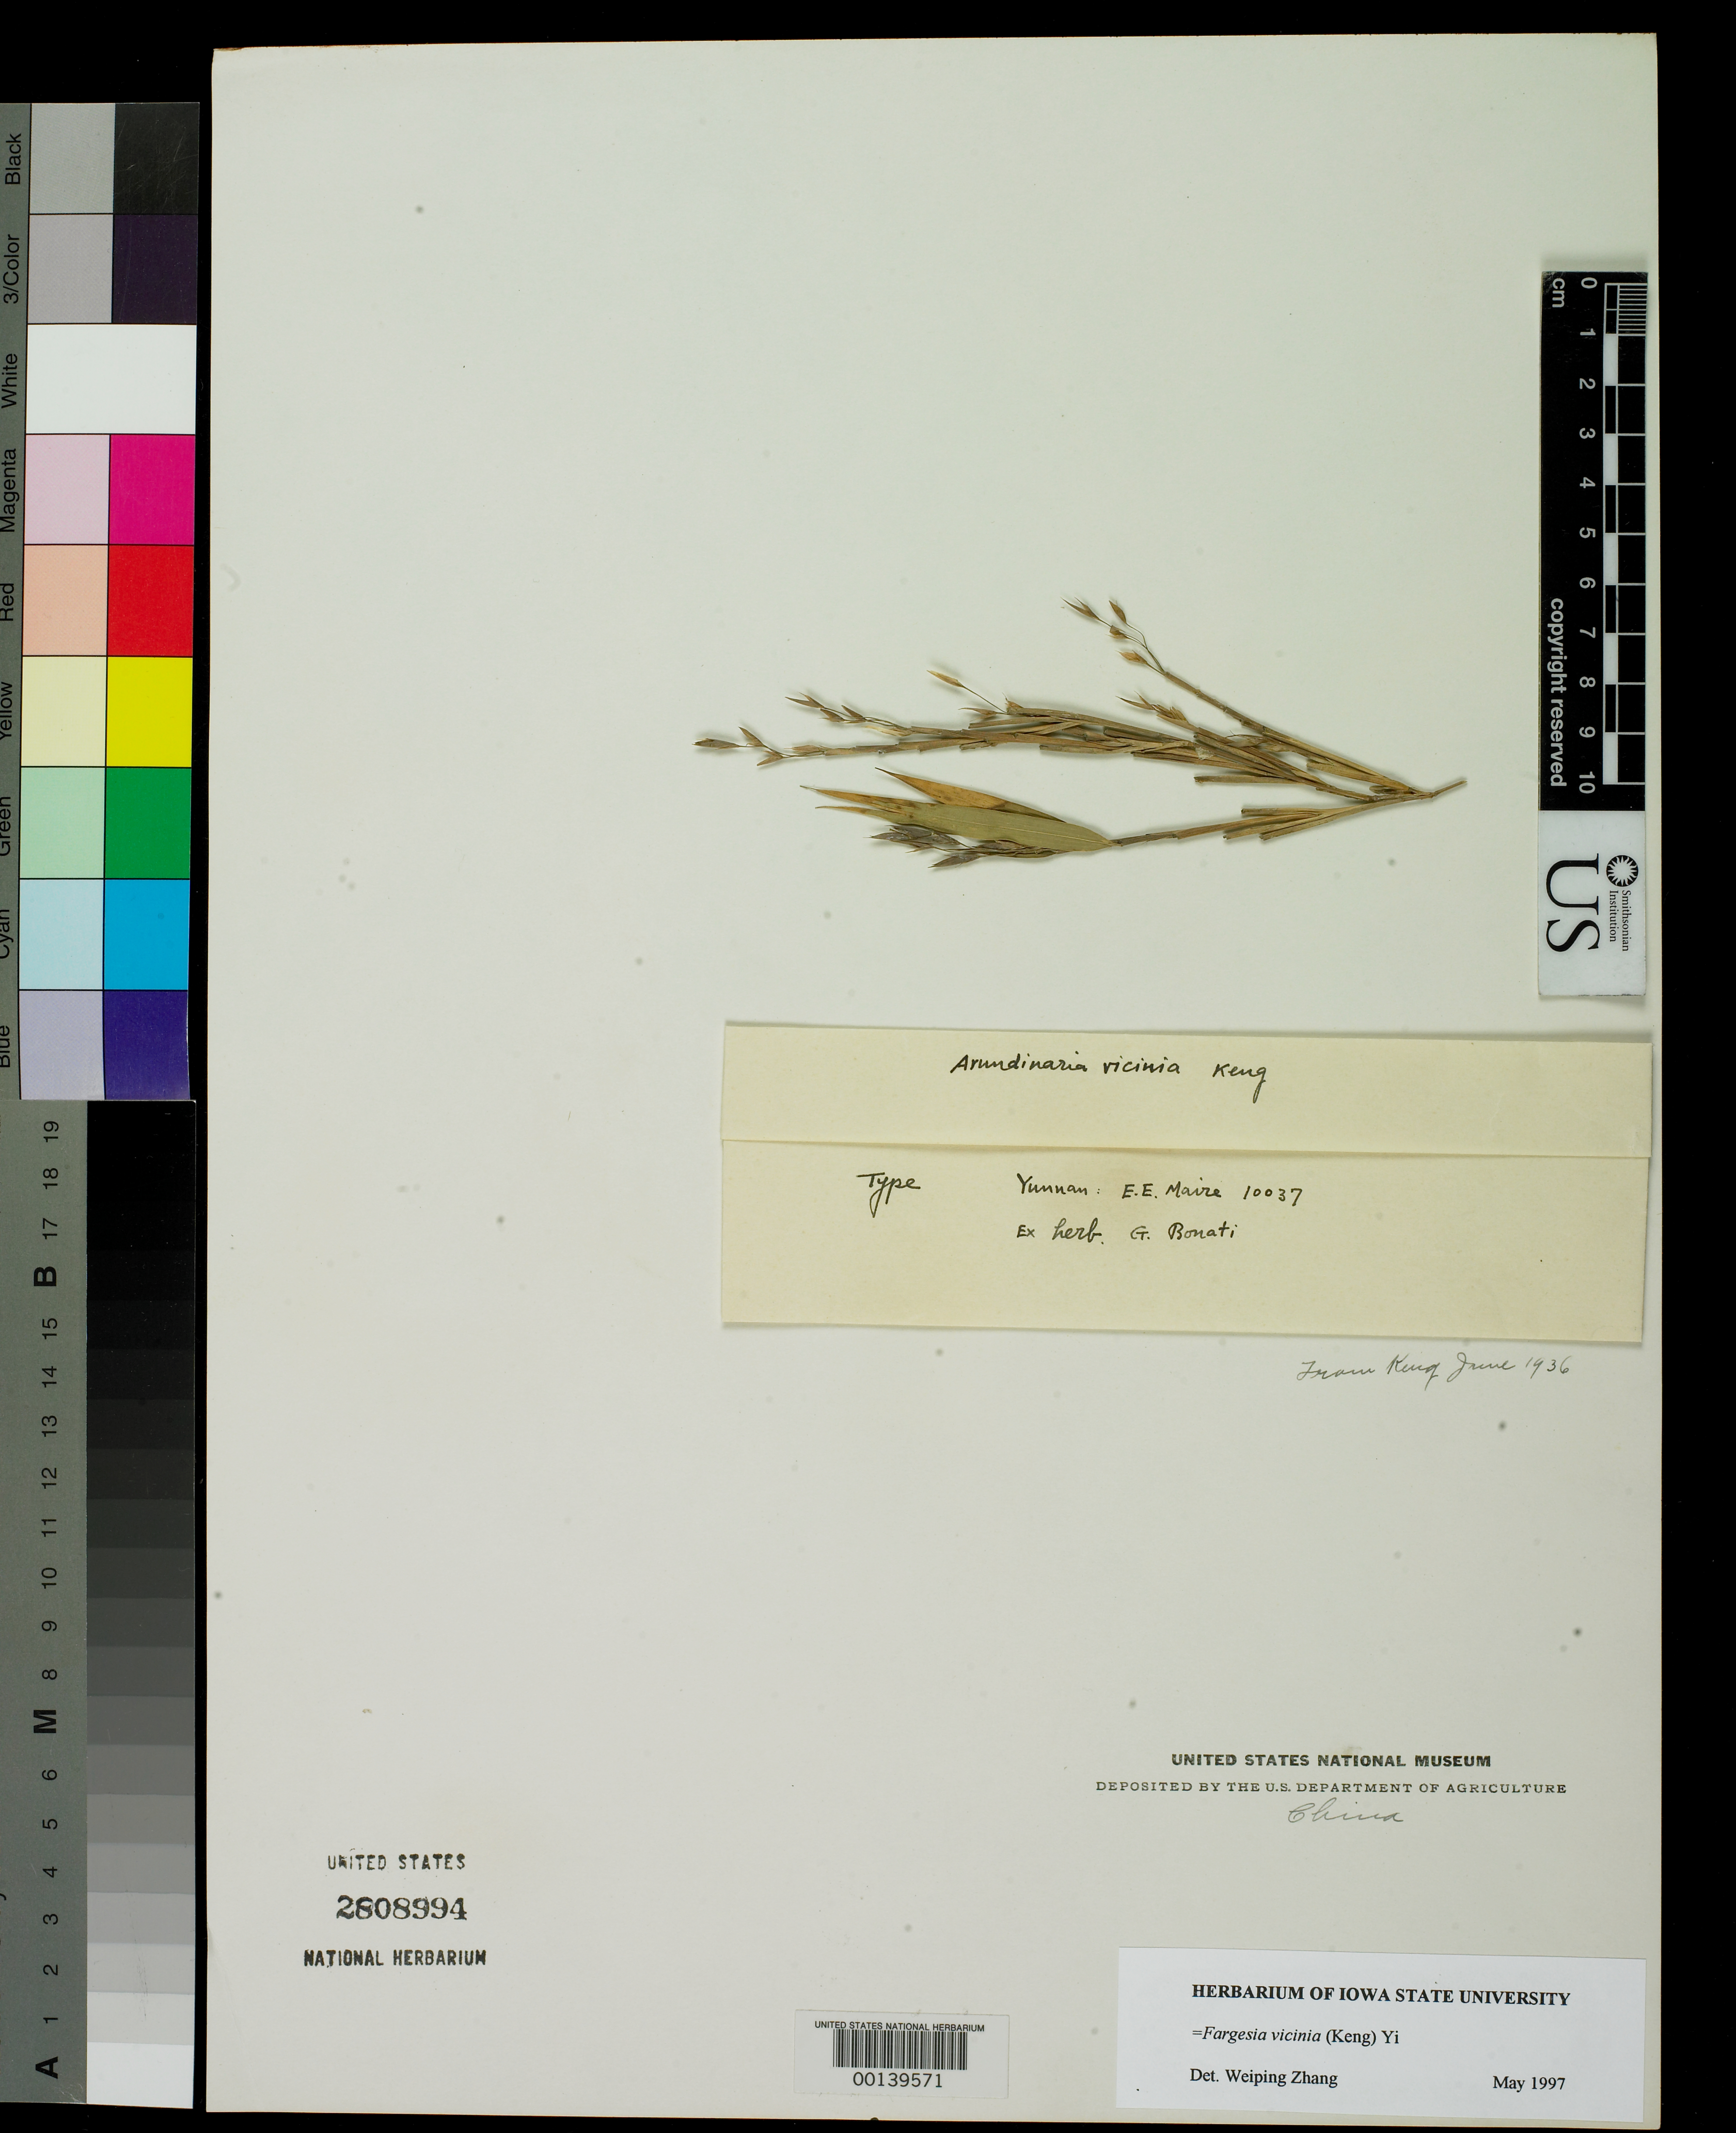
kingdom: Plantae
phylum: Tracheophyta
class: Liliopsida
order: Poales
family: Poaceae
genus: Arundinaria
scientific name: Arundinaria vicinia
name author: Keng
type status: Isotype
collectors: E. E. Maire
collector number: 10037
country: China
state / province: Yunnan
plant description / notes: Fragmentary material of specimen ex herb. G. Bonati.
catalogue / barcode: US 2808994